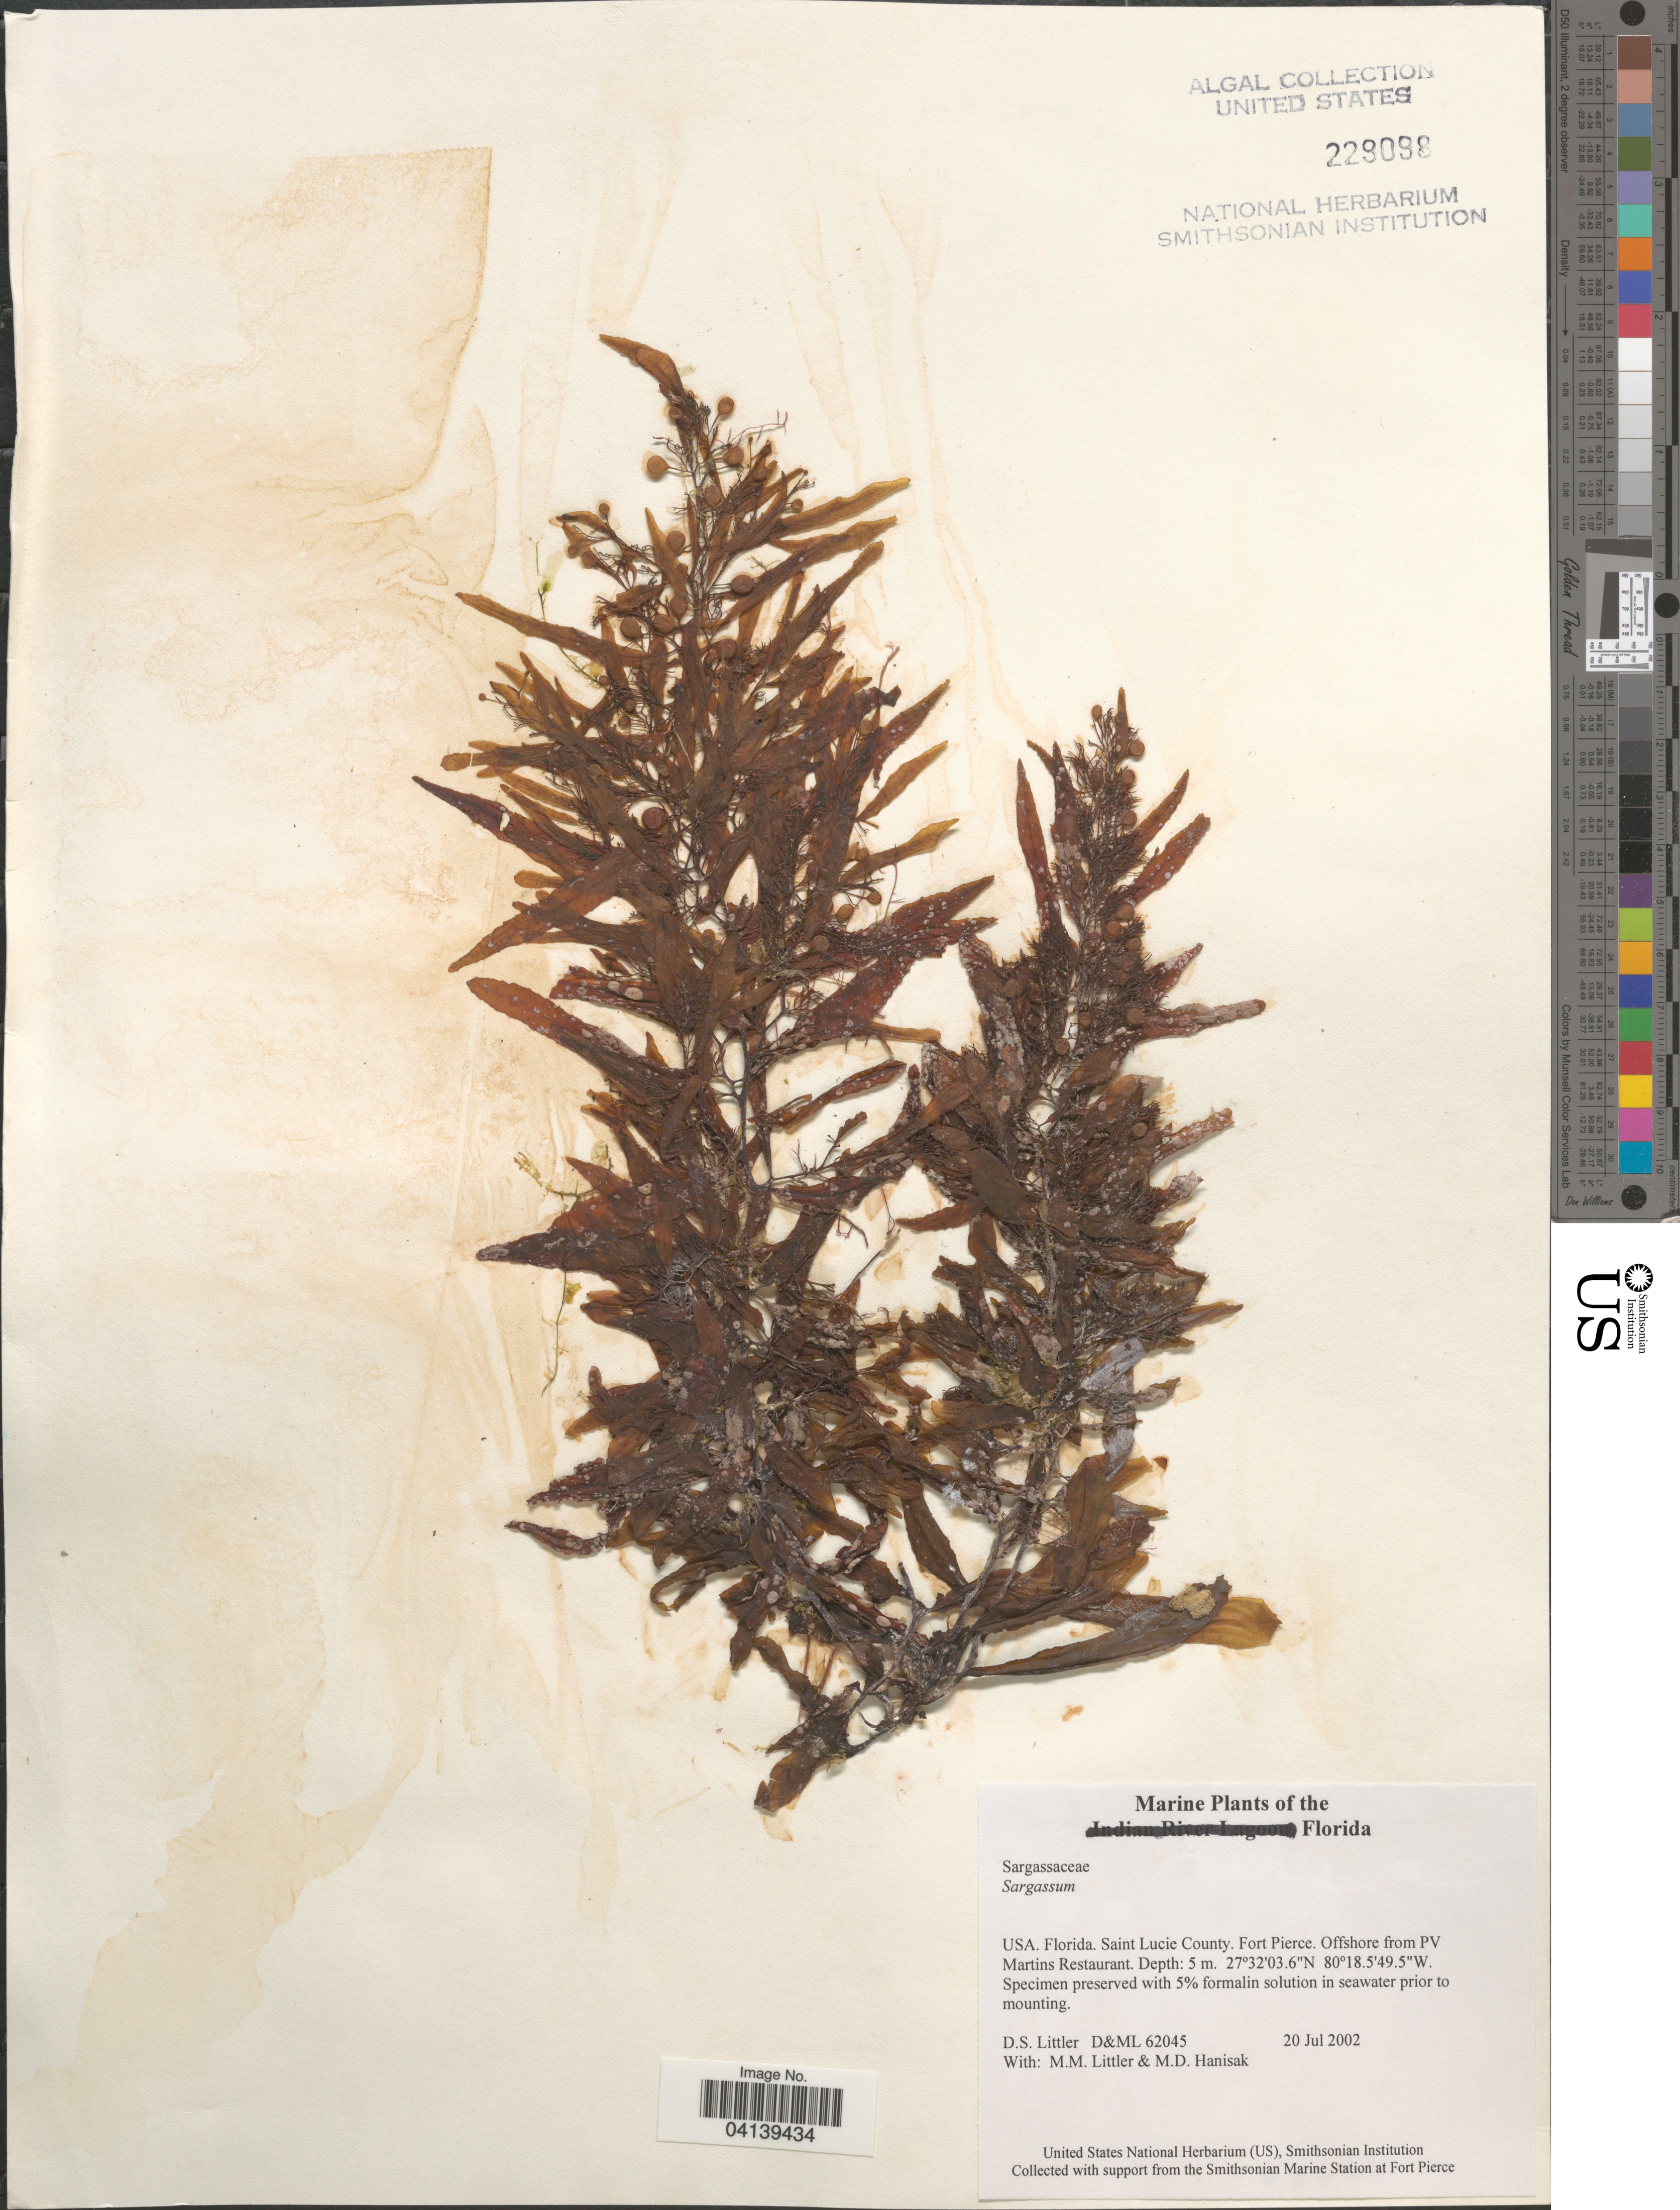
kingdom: Chromista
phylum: Ochrophyta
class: Phaeophyceae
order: Fucales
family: Sargassaceae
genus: Sargassum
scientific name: Sargassum sp.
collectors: D. S. Littler & M. Hanisak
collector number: D&ML62045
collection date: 2002-07-20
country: United States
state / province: Florida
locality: Saint Lucie County. Fort Pierce. Offshore from PV Martins Restaurant.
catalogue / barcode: US 229098